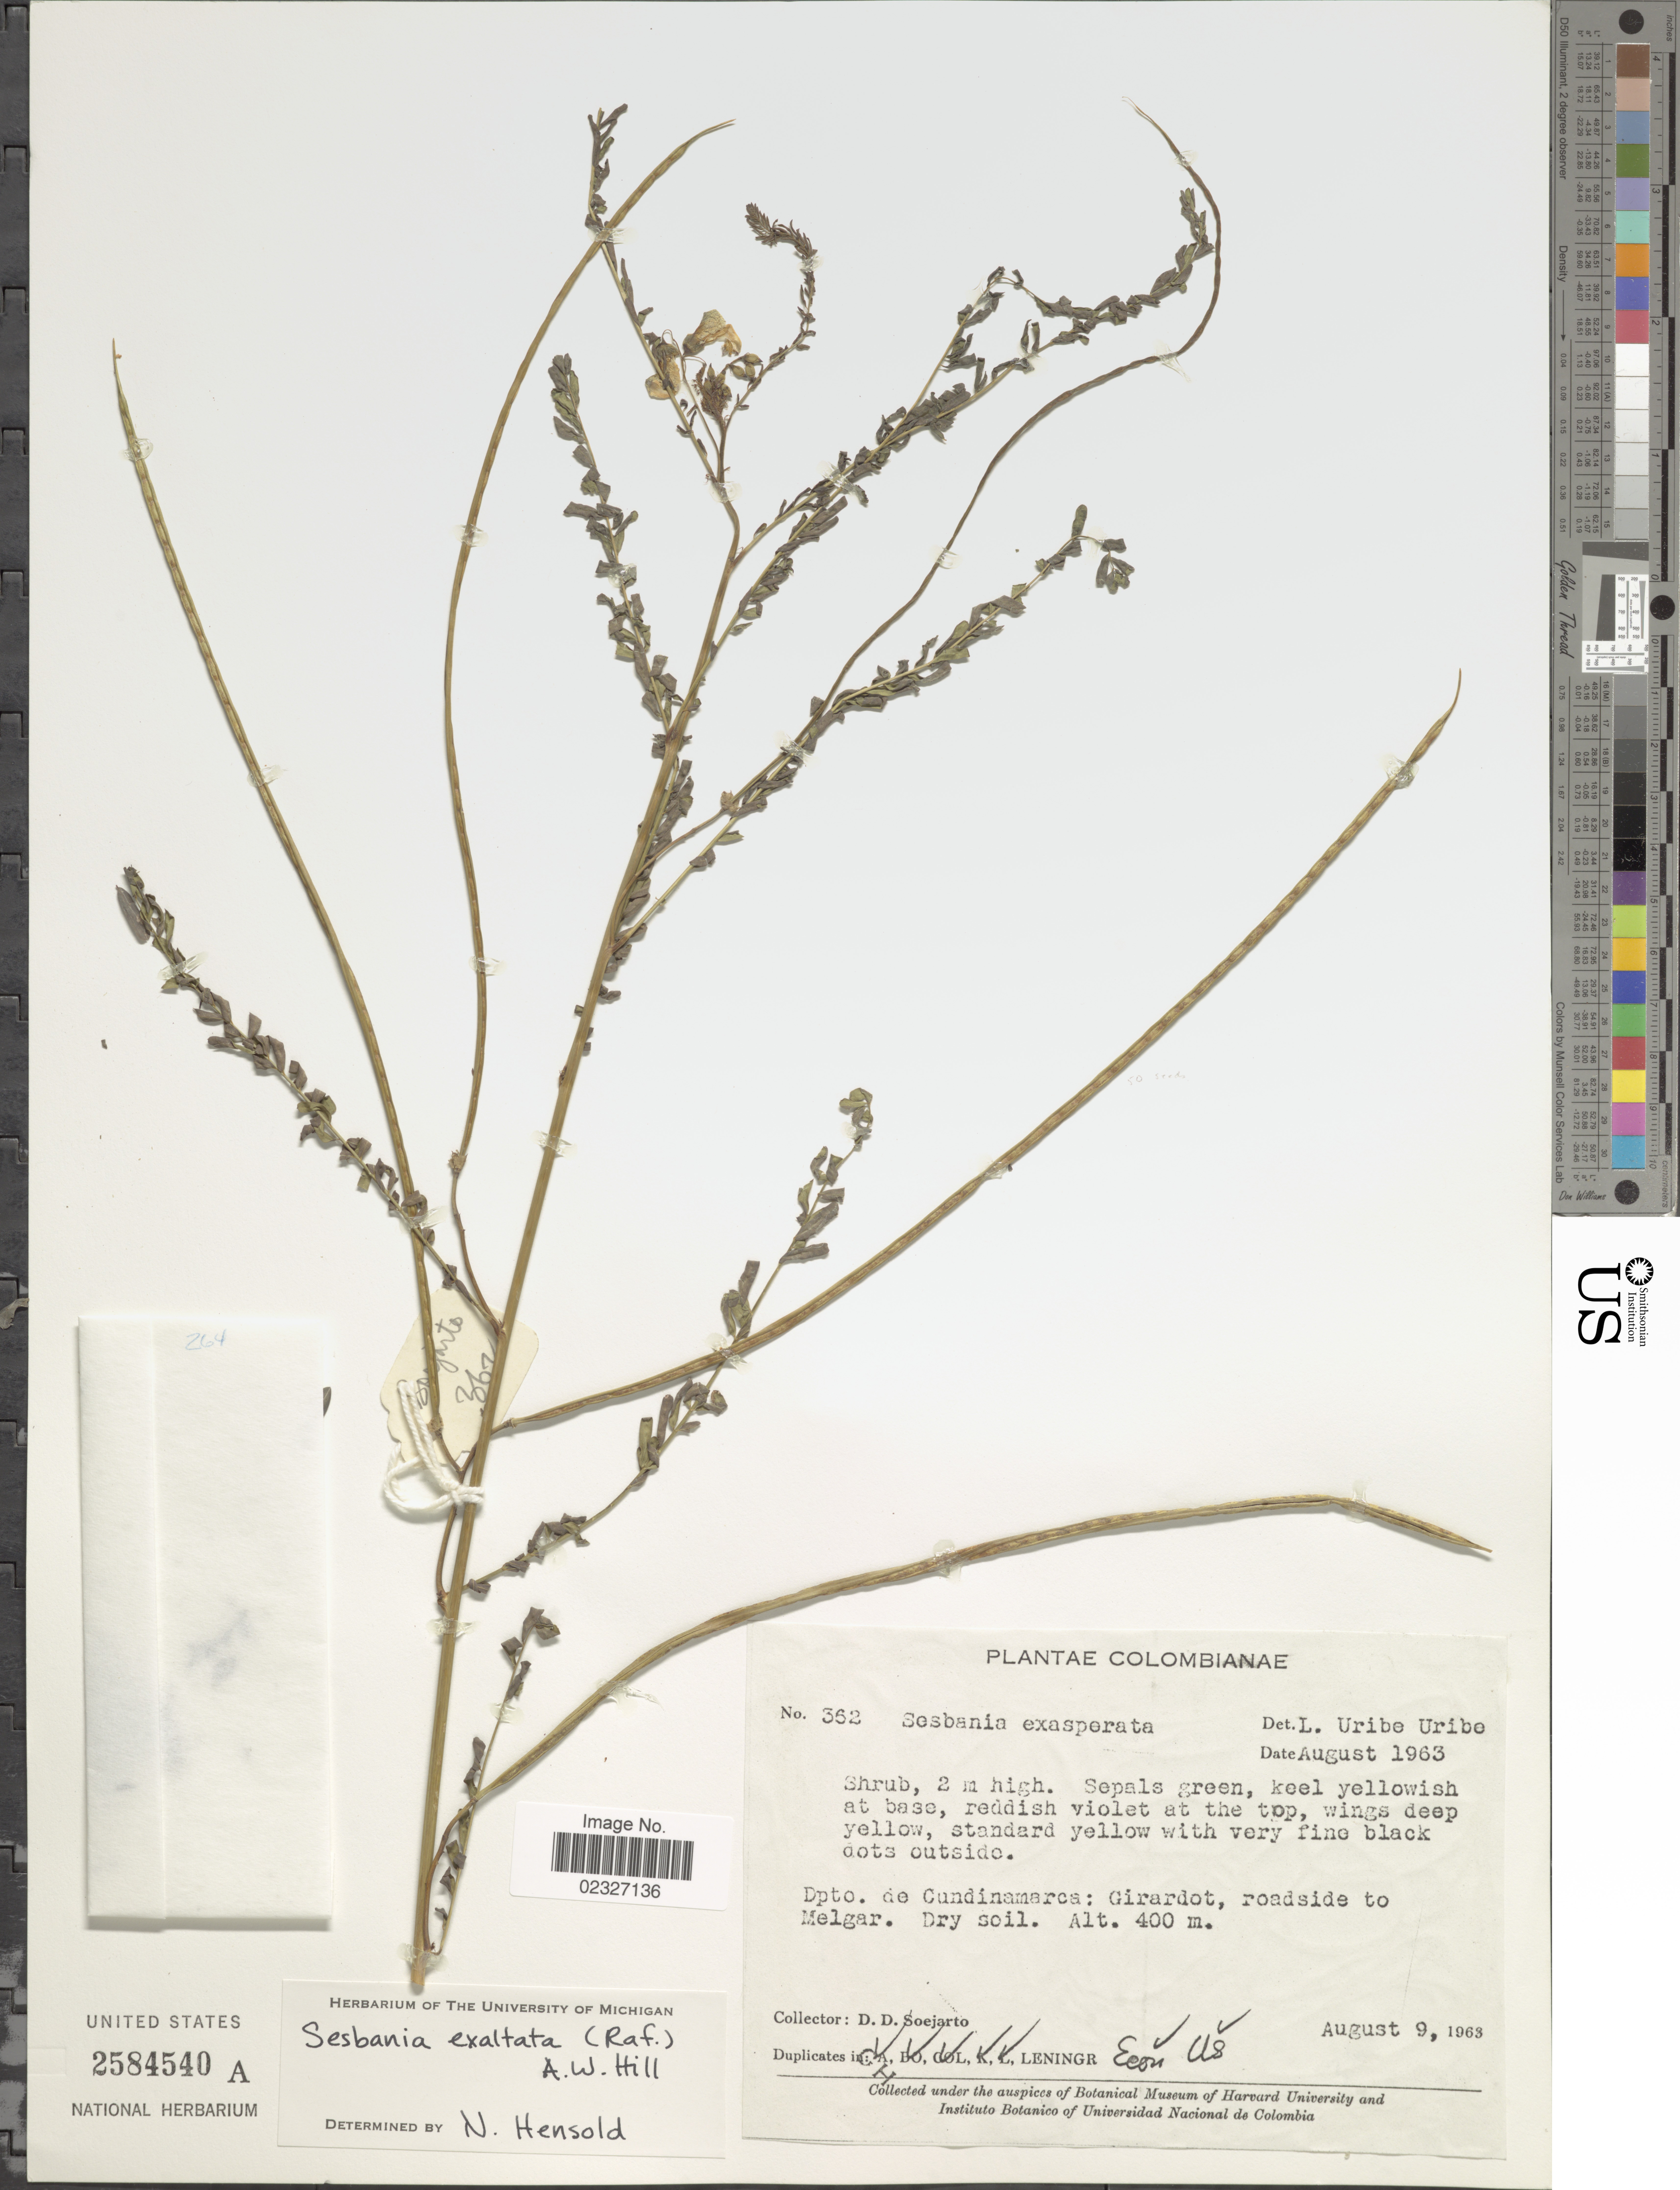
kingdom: Plantae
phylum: Tracheophyta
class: Magnoliopsida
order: Fabales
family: Fabaceae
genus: Sesbania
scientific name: Sesbania exaltata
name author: (Raf.) Cory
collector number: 362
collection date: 1963-08-09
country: Colombia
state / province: Cundinamarca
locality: Dpto de Cundinamarca: Girardot, roadside to Melgar. Dry soil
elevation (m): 400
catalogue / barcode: US 2584540A